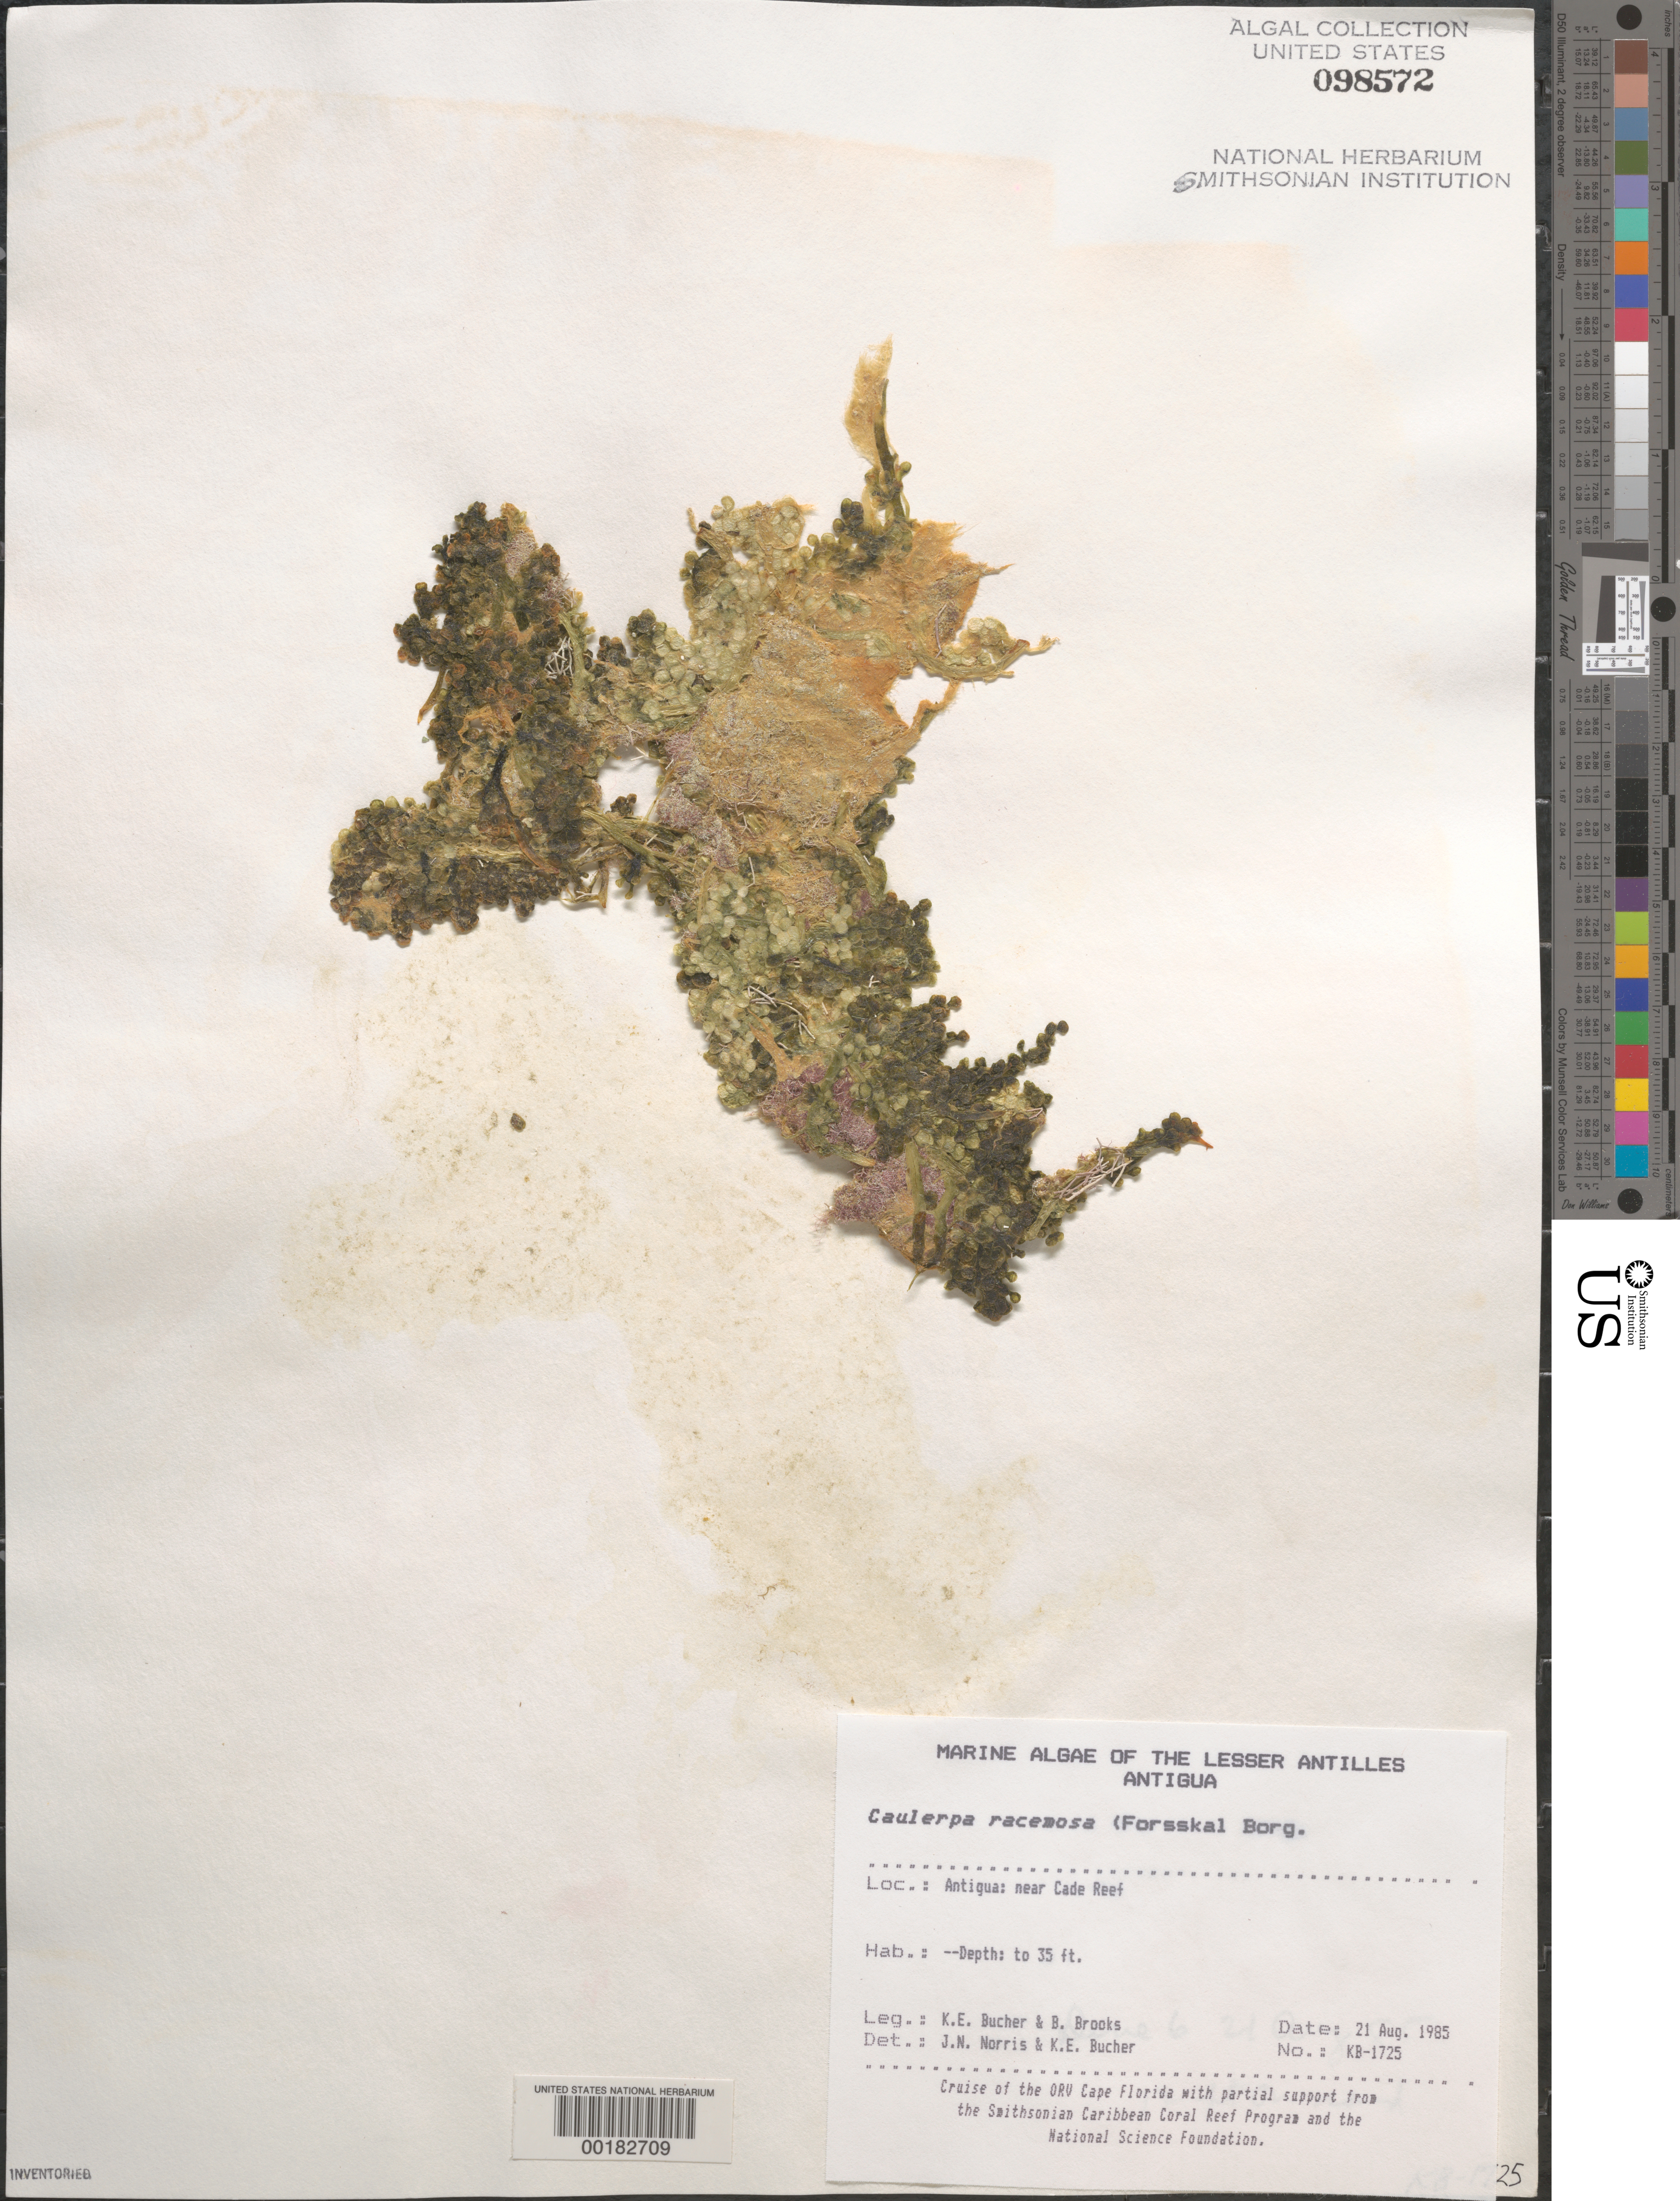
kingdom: Plantae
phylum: Chlorophyta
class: Ulvophyceae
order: Bryopsidales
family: Caulerpaceae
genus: Caulerpa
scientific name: Caulerpa racemosa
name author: (Forssk.) J. Agardh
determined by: Norris, J. N.; Bucher, K. E.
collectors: K. E. Bucher, B. Brooks & W. Fenical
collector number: Kb-1725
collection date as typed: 21 Aug 1985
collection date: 1985-08-21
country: Antigua and Barbuda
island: Antigua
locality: Near Cade Reef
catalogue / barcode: US 98572